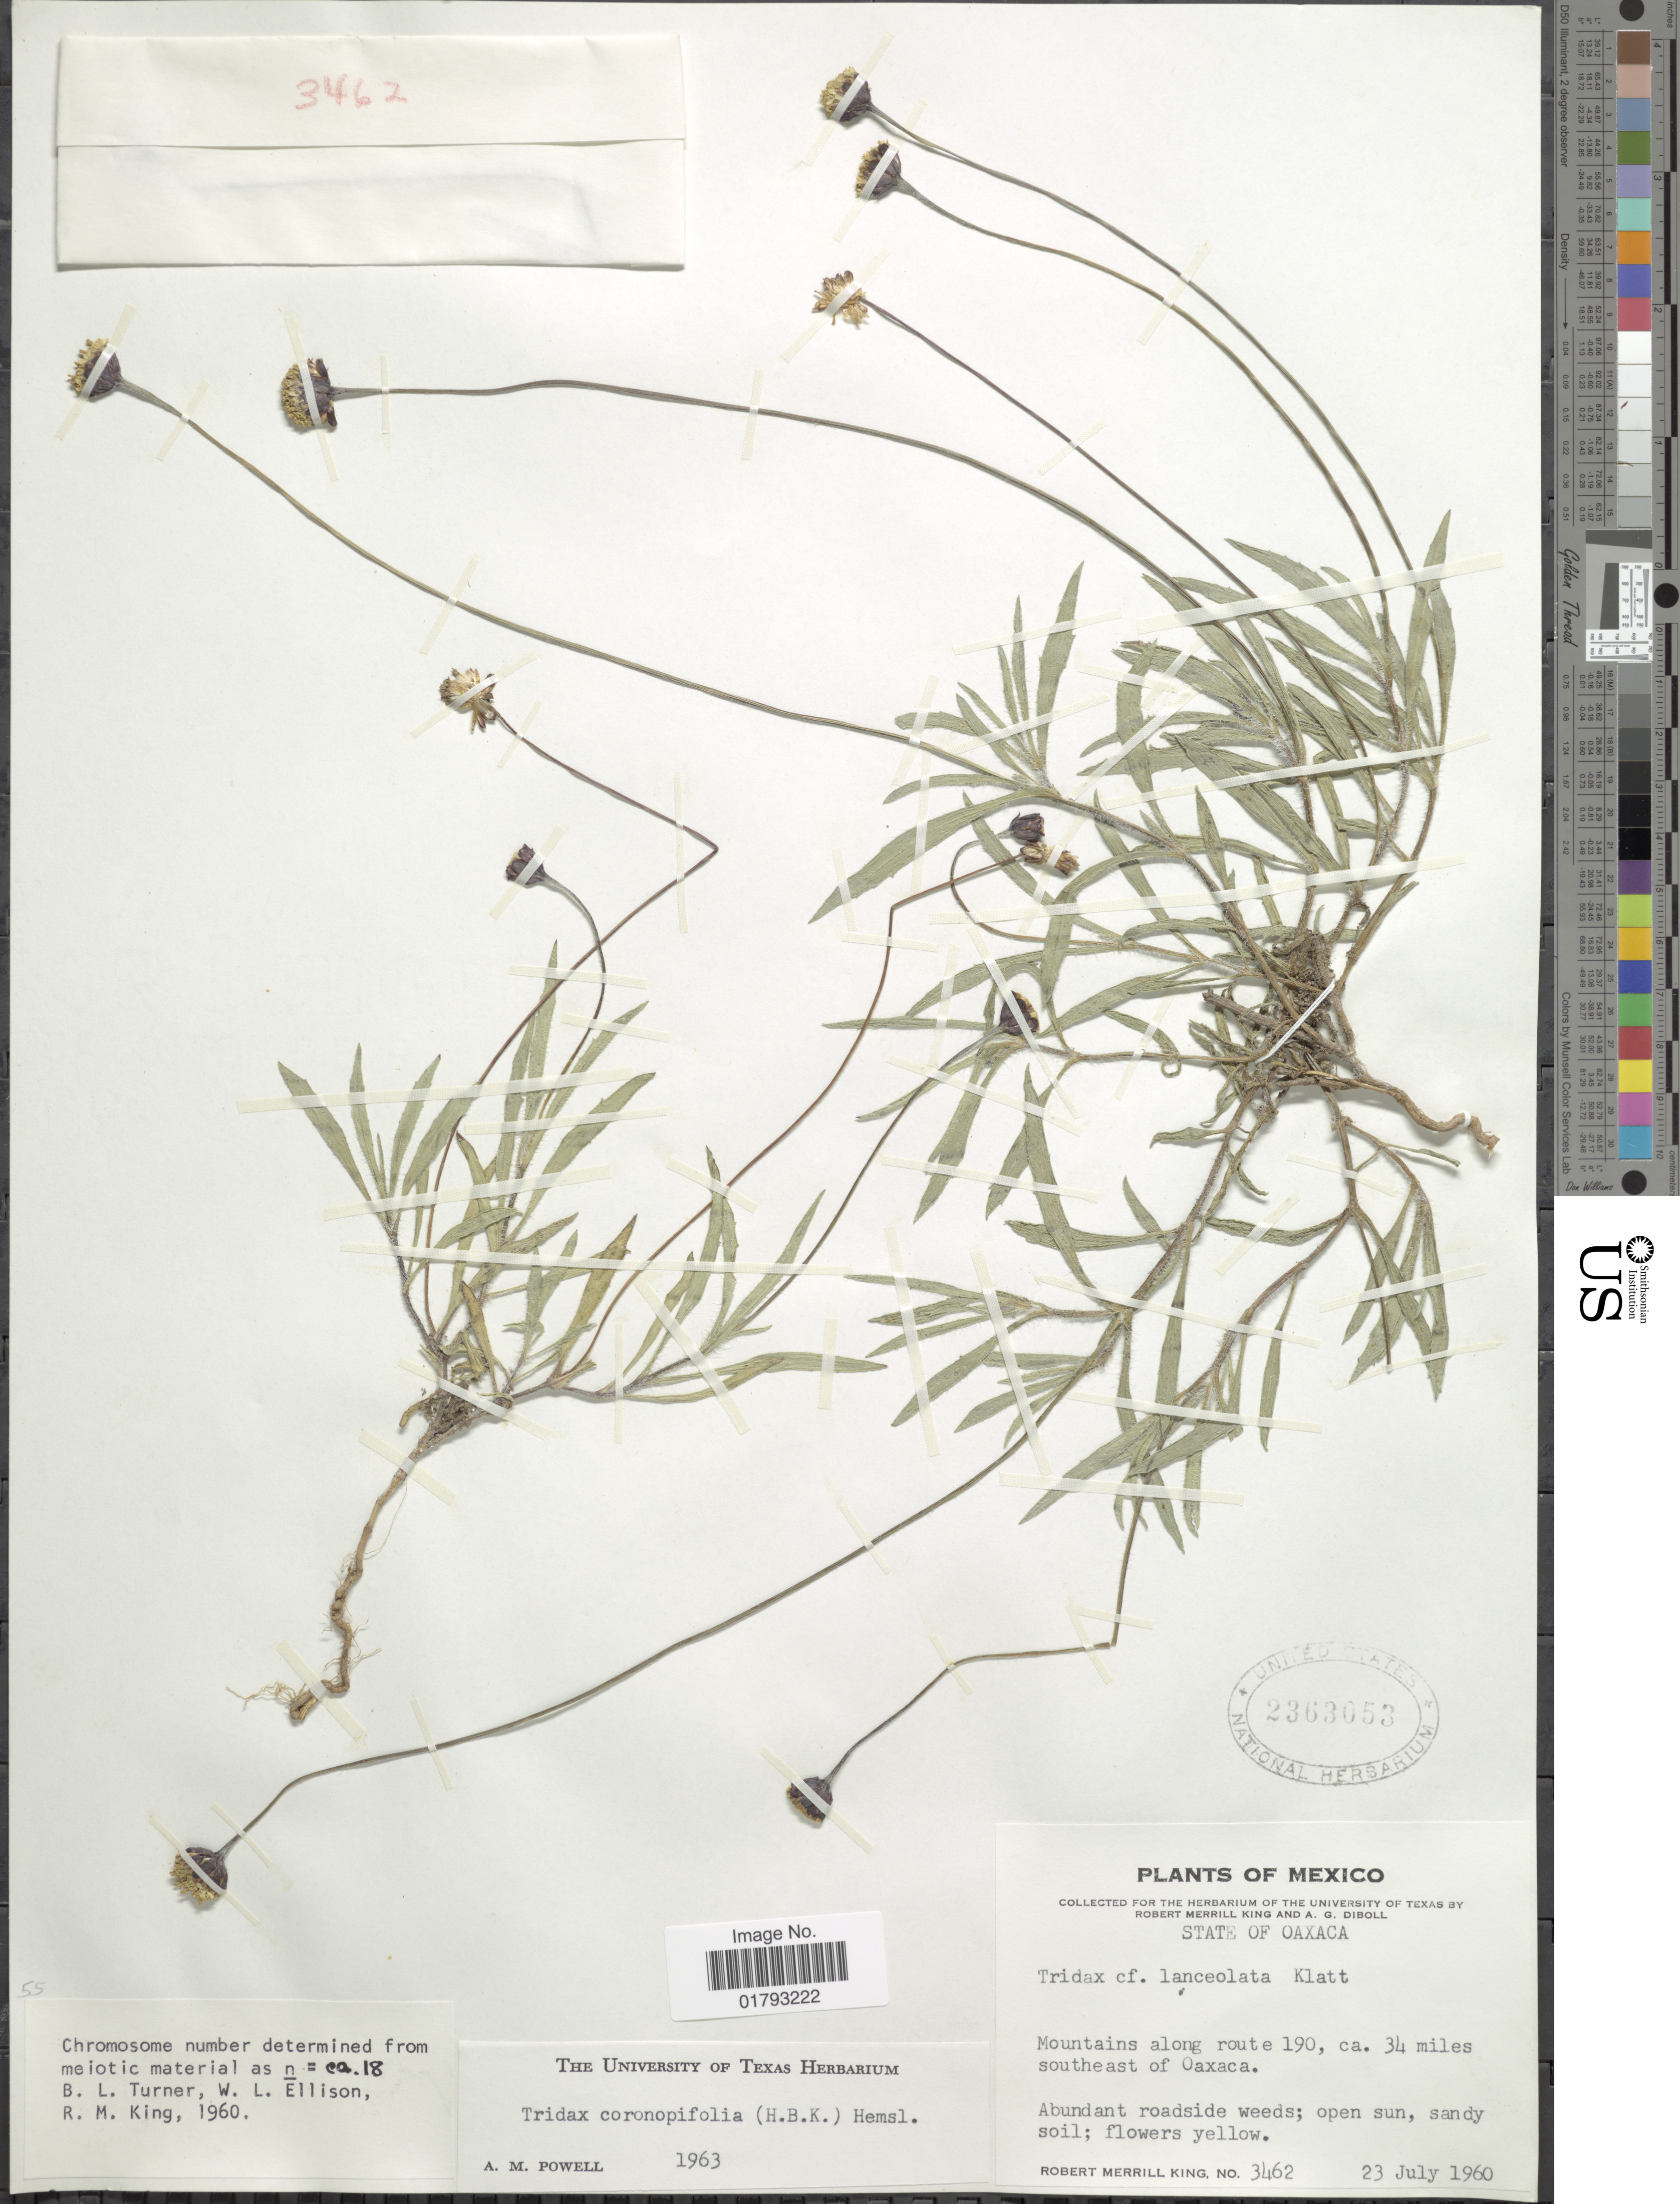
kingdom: Plantae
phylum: Tracheophyta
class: Magnoliopsida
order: Asterales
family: Asteraceae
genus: Tridax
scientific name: Tridax coronopifolia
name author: (Kunth) Hemsl.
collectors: R. M. King & A. Diboll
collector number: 3462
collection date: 1960-07-23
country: Mexico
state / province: Oaxaca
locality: State of Oaxaca, Mountains along route 190, ca.34 miles southeast of Oaxaca.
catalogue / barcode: US 2363053